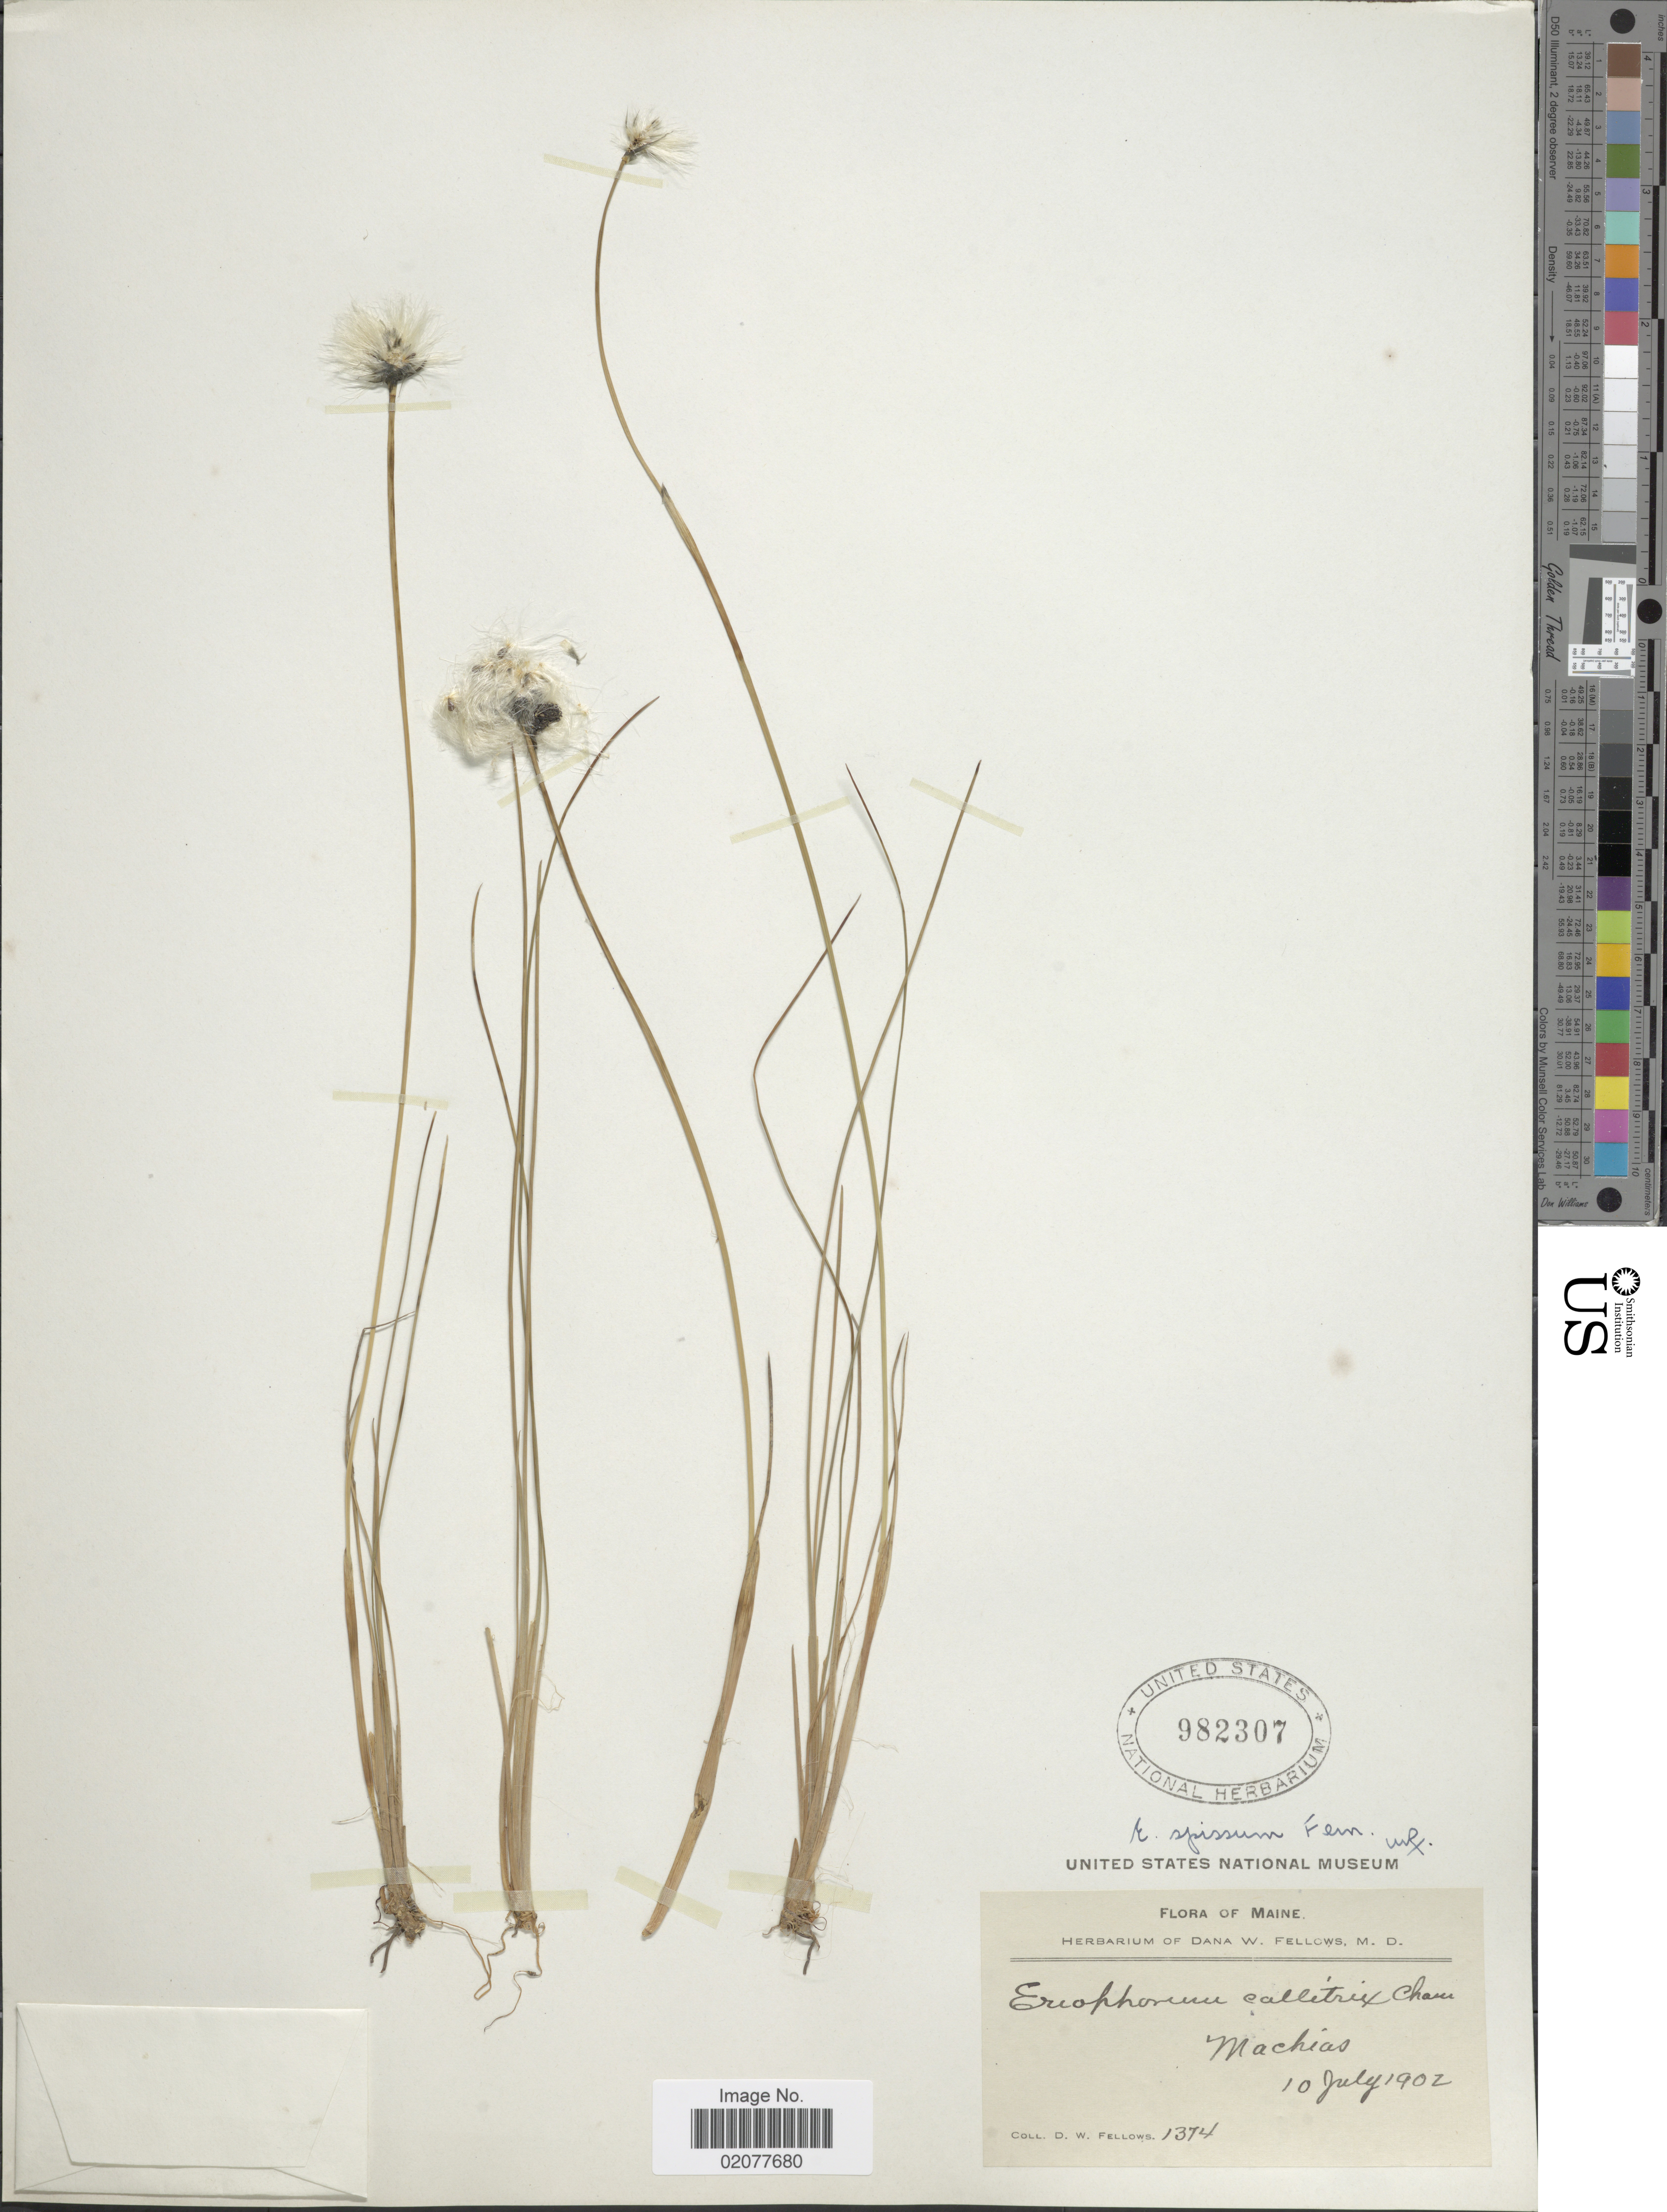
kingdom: Plantae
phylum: Tracheophyta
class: Liliopsida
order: Poales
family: Cyperaceae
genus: Eriophorum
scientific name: Eriophorum spissum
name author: Fernald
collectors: D. W. Fellows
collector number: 1374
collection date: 1902-07-10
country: United States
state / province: Maine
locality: Maine, Machias.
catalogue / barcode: US 982307